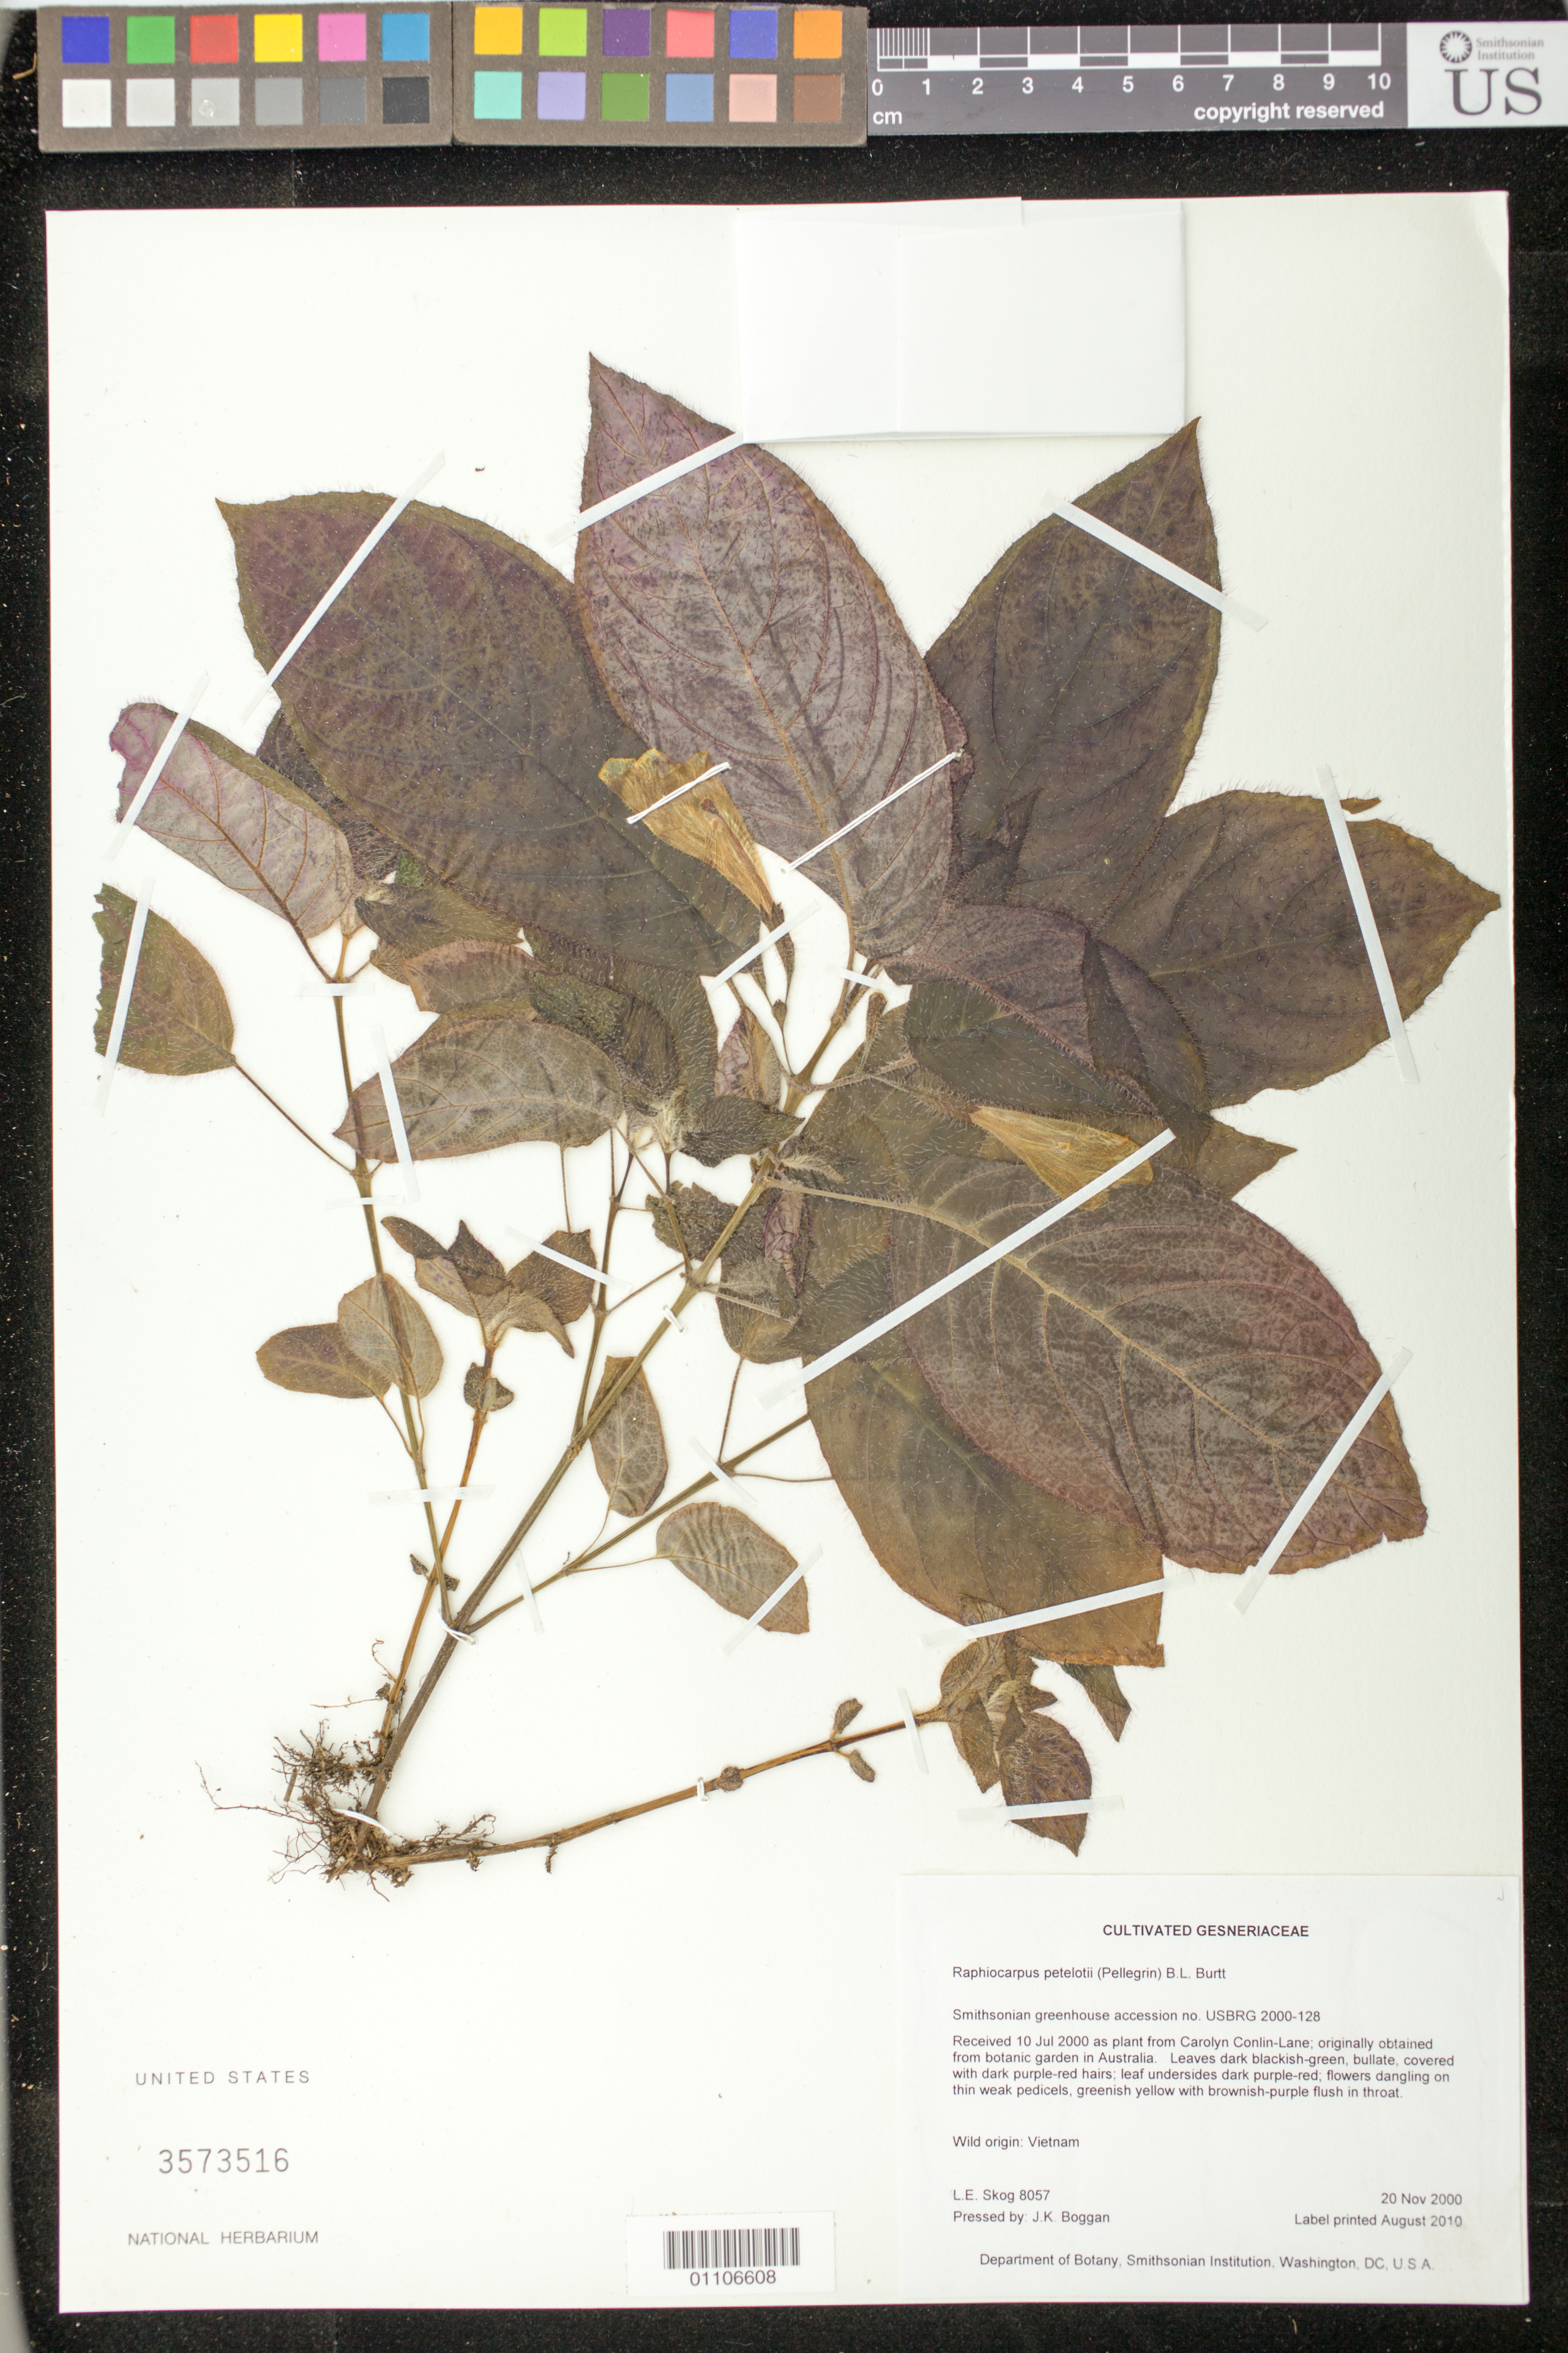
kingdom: Plantae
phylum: Tracheophyta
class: Magnoliopsida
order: Lamiales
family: Gesneriaceae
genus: Raphiocarpus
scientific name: Raphiocarpus petelotii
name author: (Pellegr.) B.L. Burtt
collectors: L. E. Skog & J. K. Boggan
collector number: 8057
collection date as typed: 20 Nov 2000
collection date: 2000-11-20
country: Vietnam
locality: Department of Botany, Smithsonian Institution, Washington, DC, U.S.A.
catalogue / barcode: US 3573516